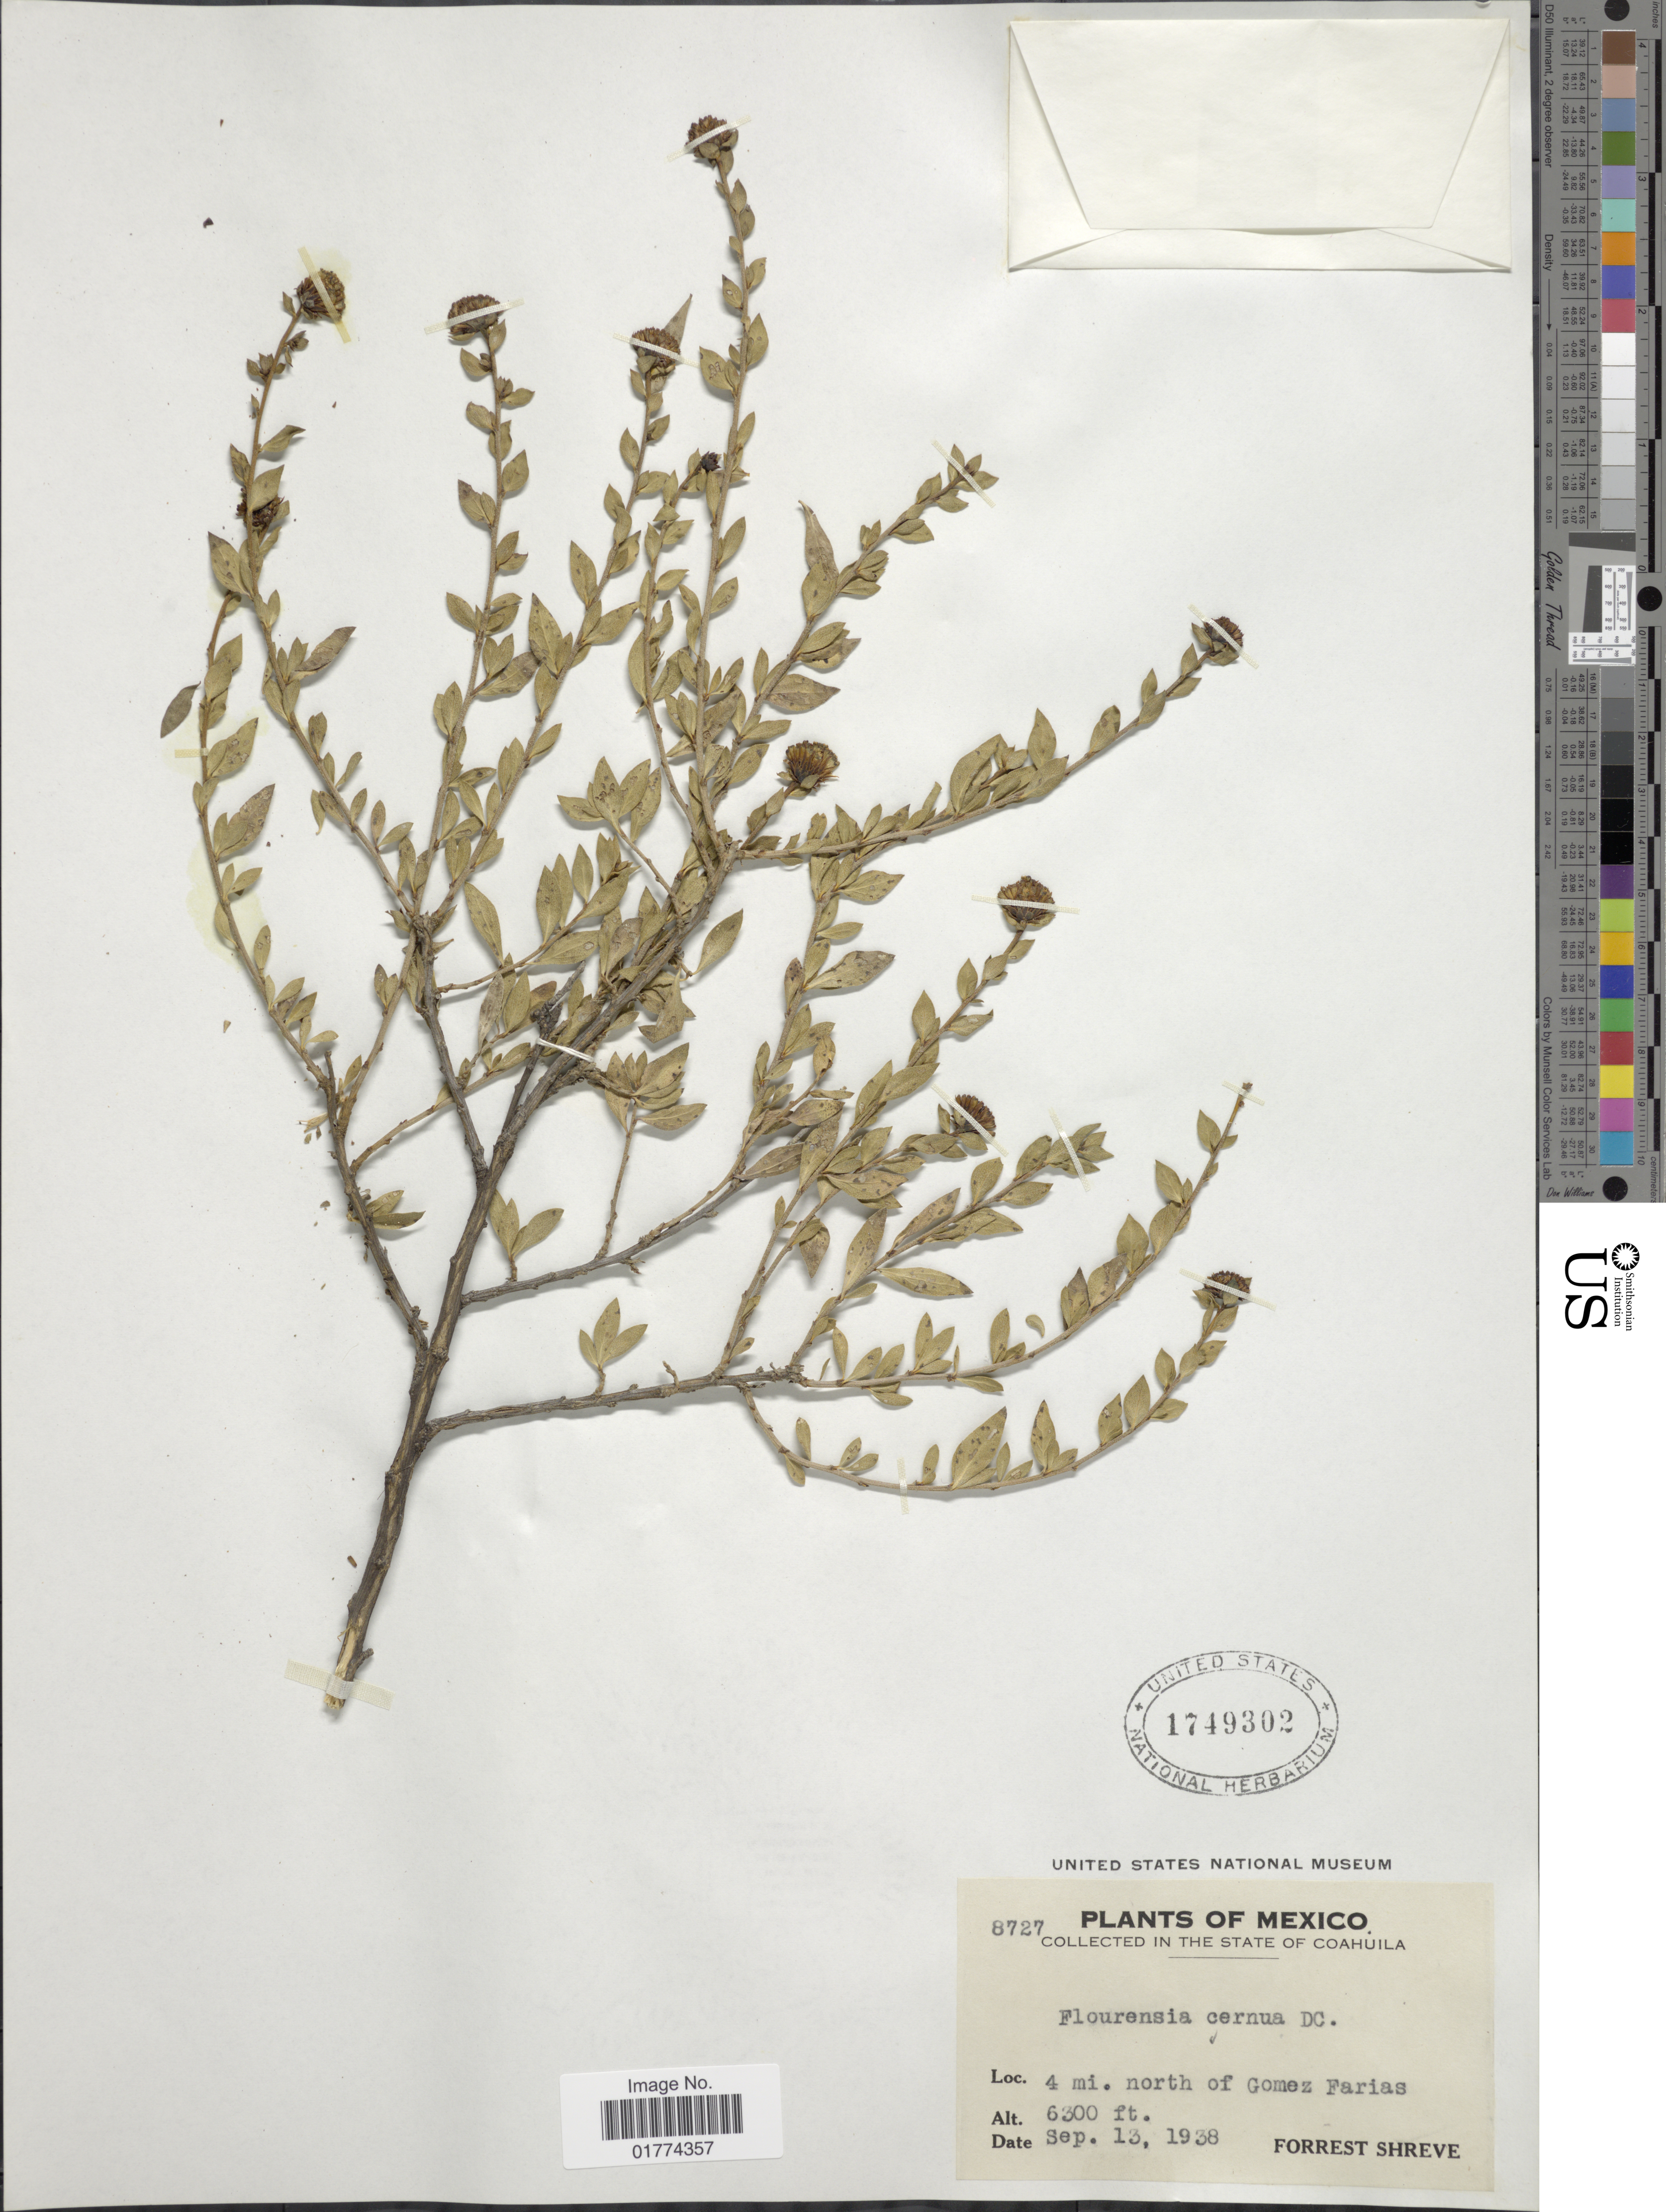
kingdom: Plantae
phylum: Tracheophyta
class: Magnoliopsida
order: Asterales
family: Asteraceae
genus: Flourensia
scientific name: Flourensia cernua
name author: DC.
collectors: F. Shreve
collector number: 8727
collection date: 1938-09-13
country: Mexico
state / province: Coahuila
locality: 4 mi. north of Gomez farias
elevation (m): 1920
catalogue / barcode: US 1749302